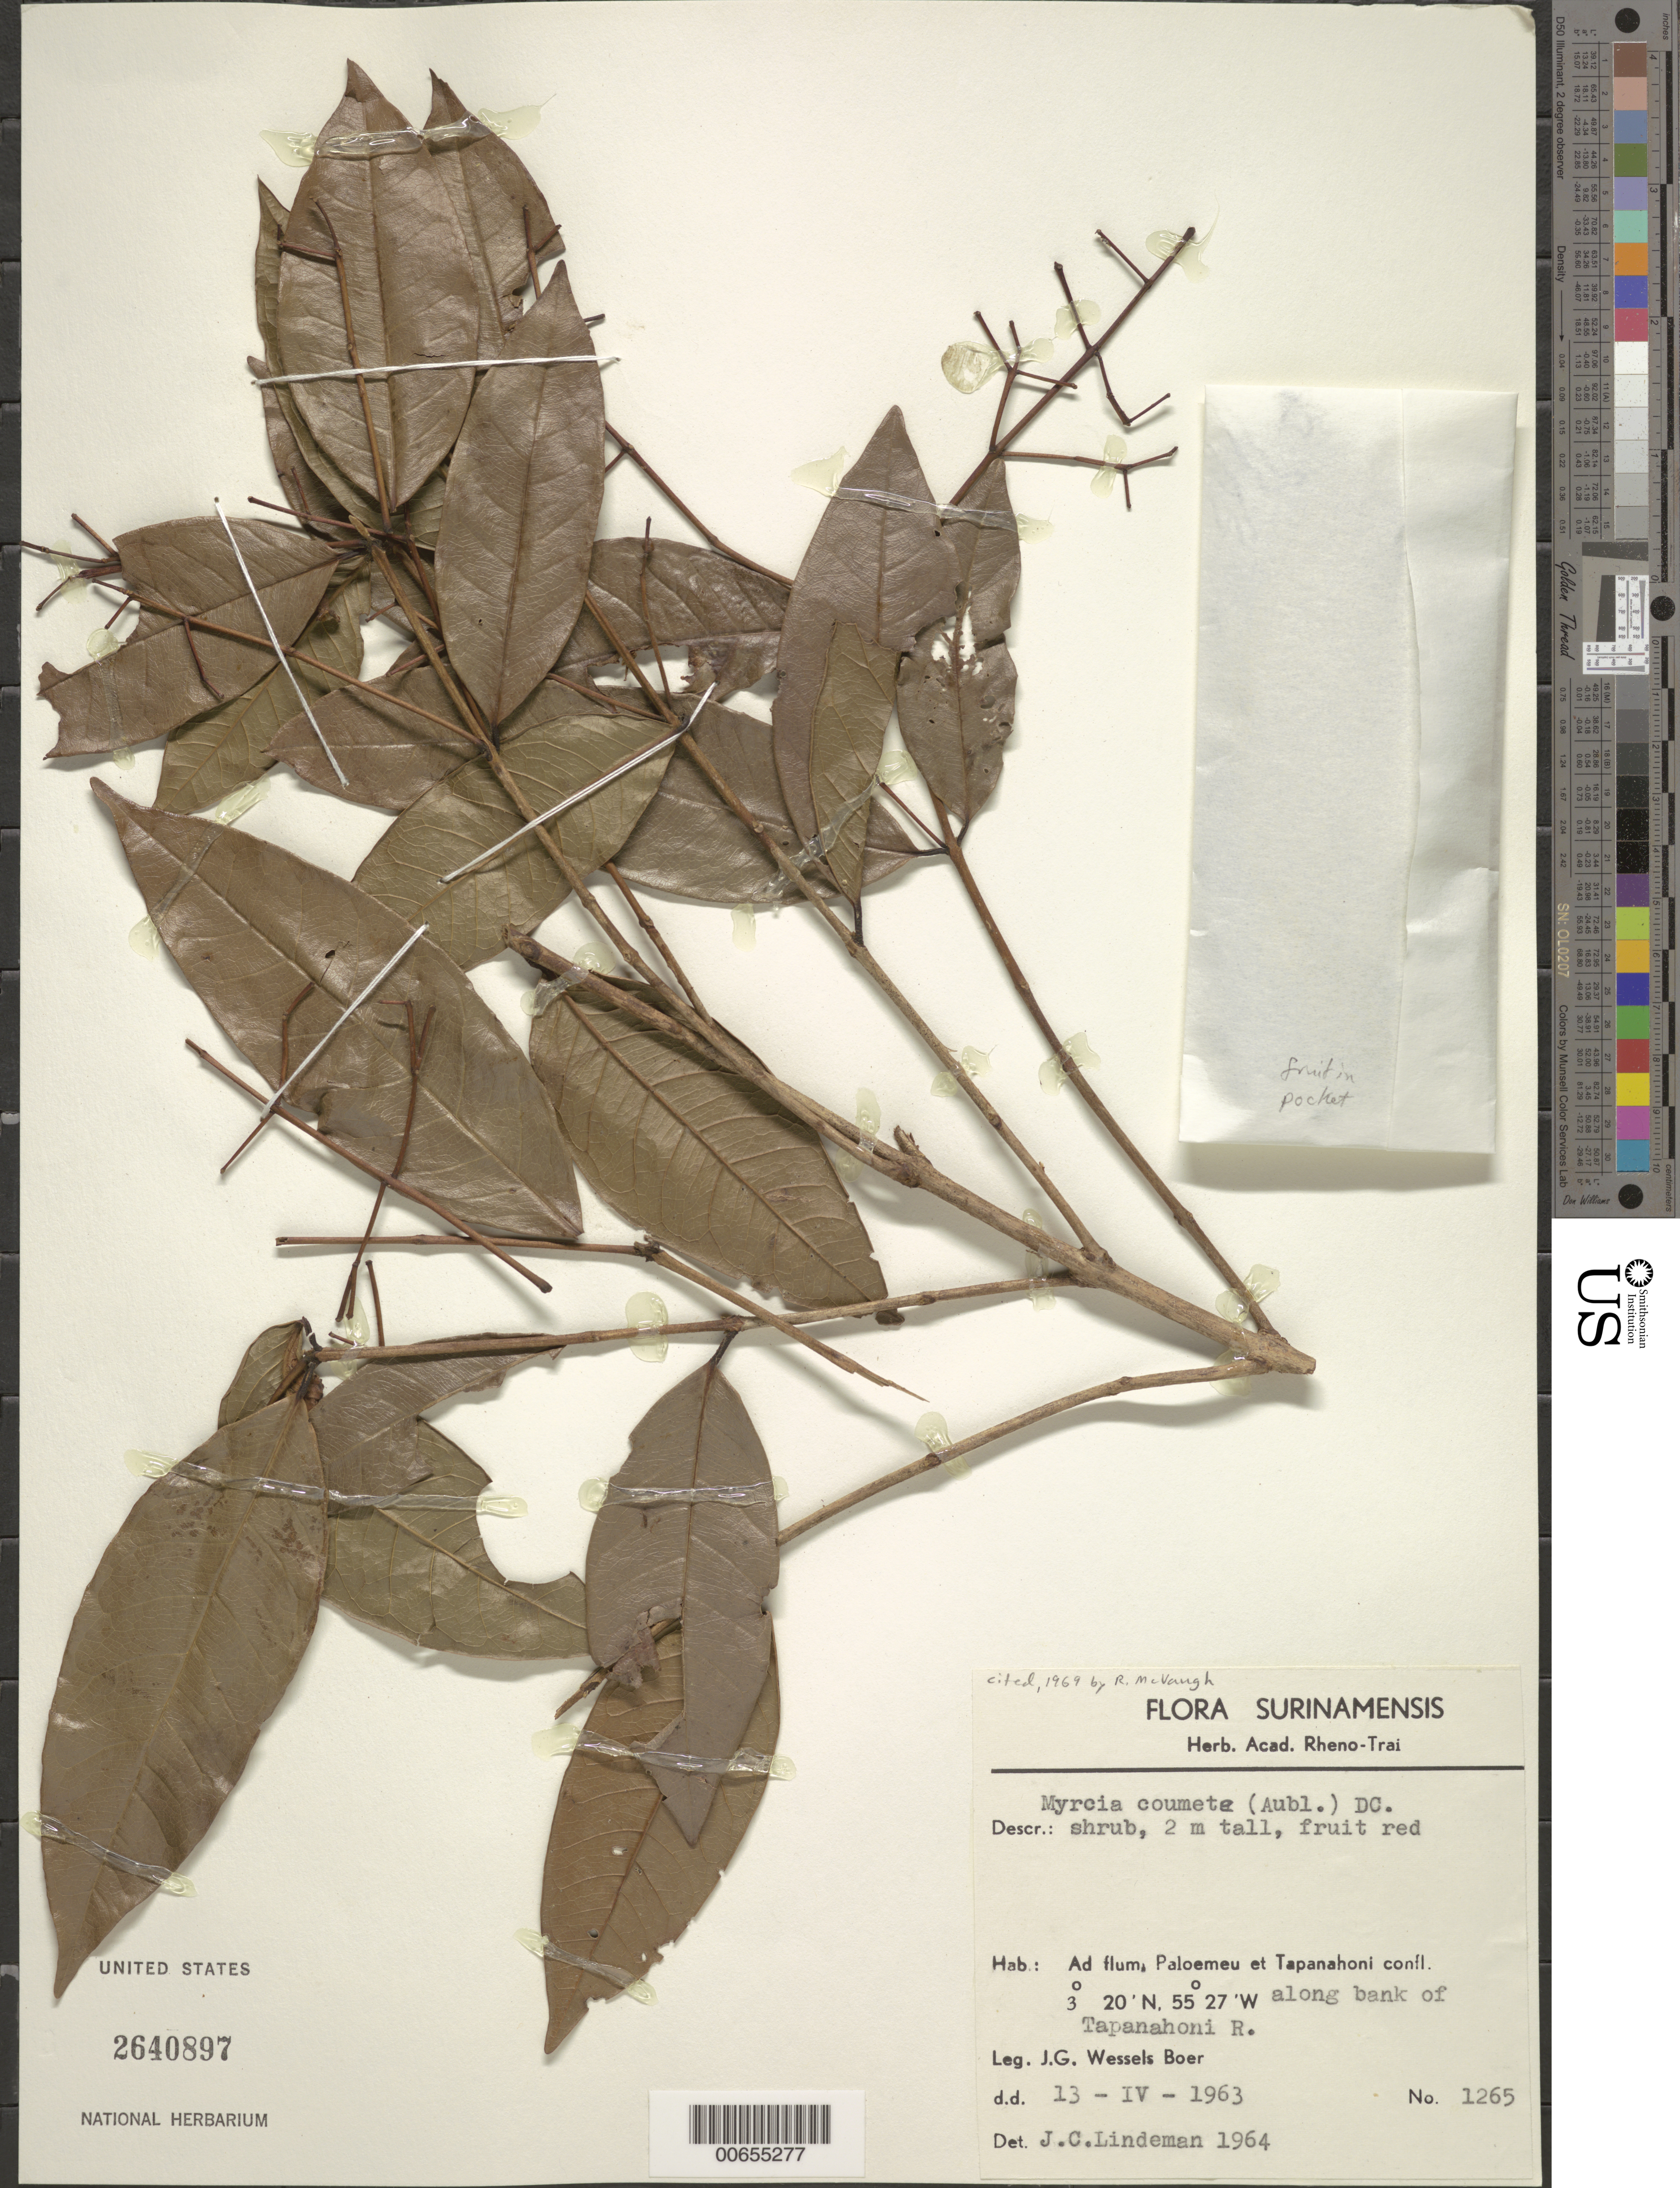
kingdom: Plantae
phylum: Tracheophyta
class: Magnoliopsida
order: Myrtales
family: Myrtaceae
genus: Myrcia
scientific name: Myrcia coumete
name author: (Aubl.) DC.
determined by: McVaugh, R.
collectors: J. G. Wessels Boer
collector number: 1265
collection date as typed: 13-Apr-63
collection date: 1963-04-13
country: Suriname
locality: Ad flum. Paloemeu et Tapanahoni confl.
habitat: River bank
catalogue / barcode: US 2640897